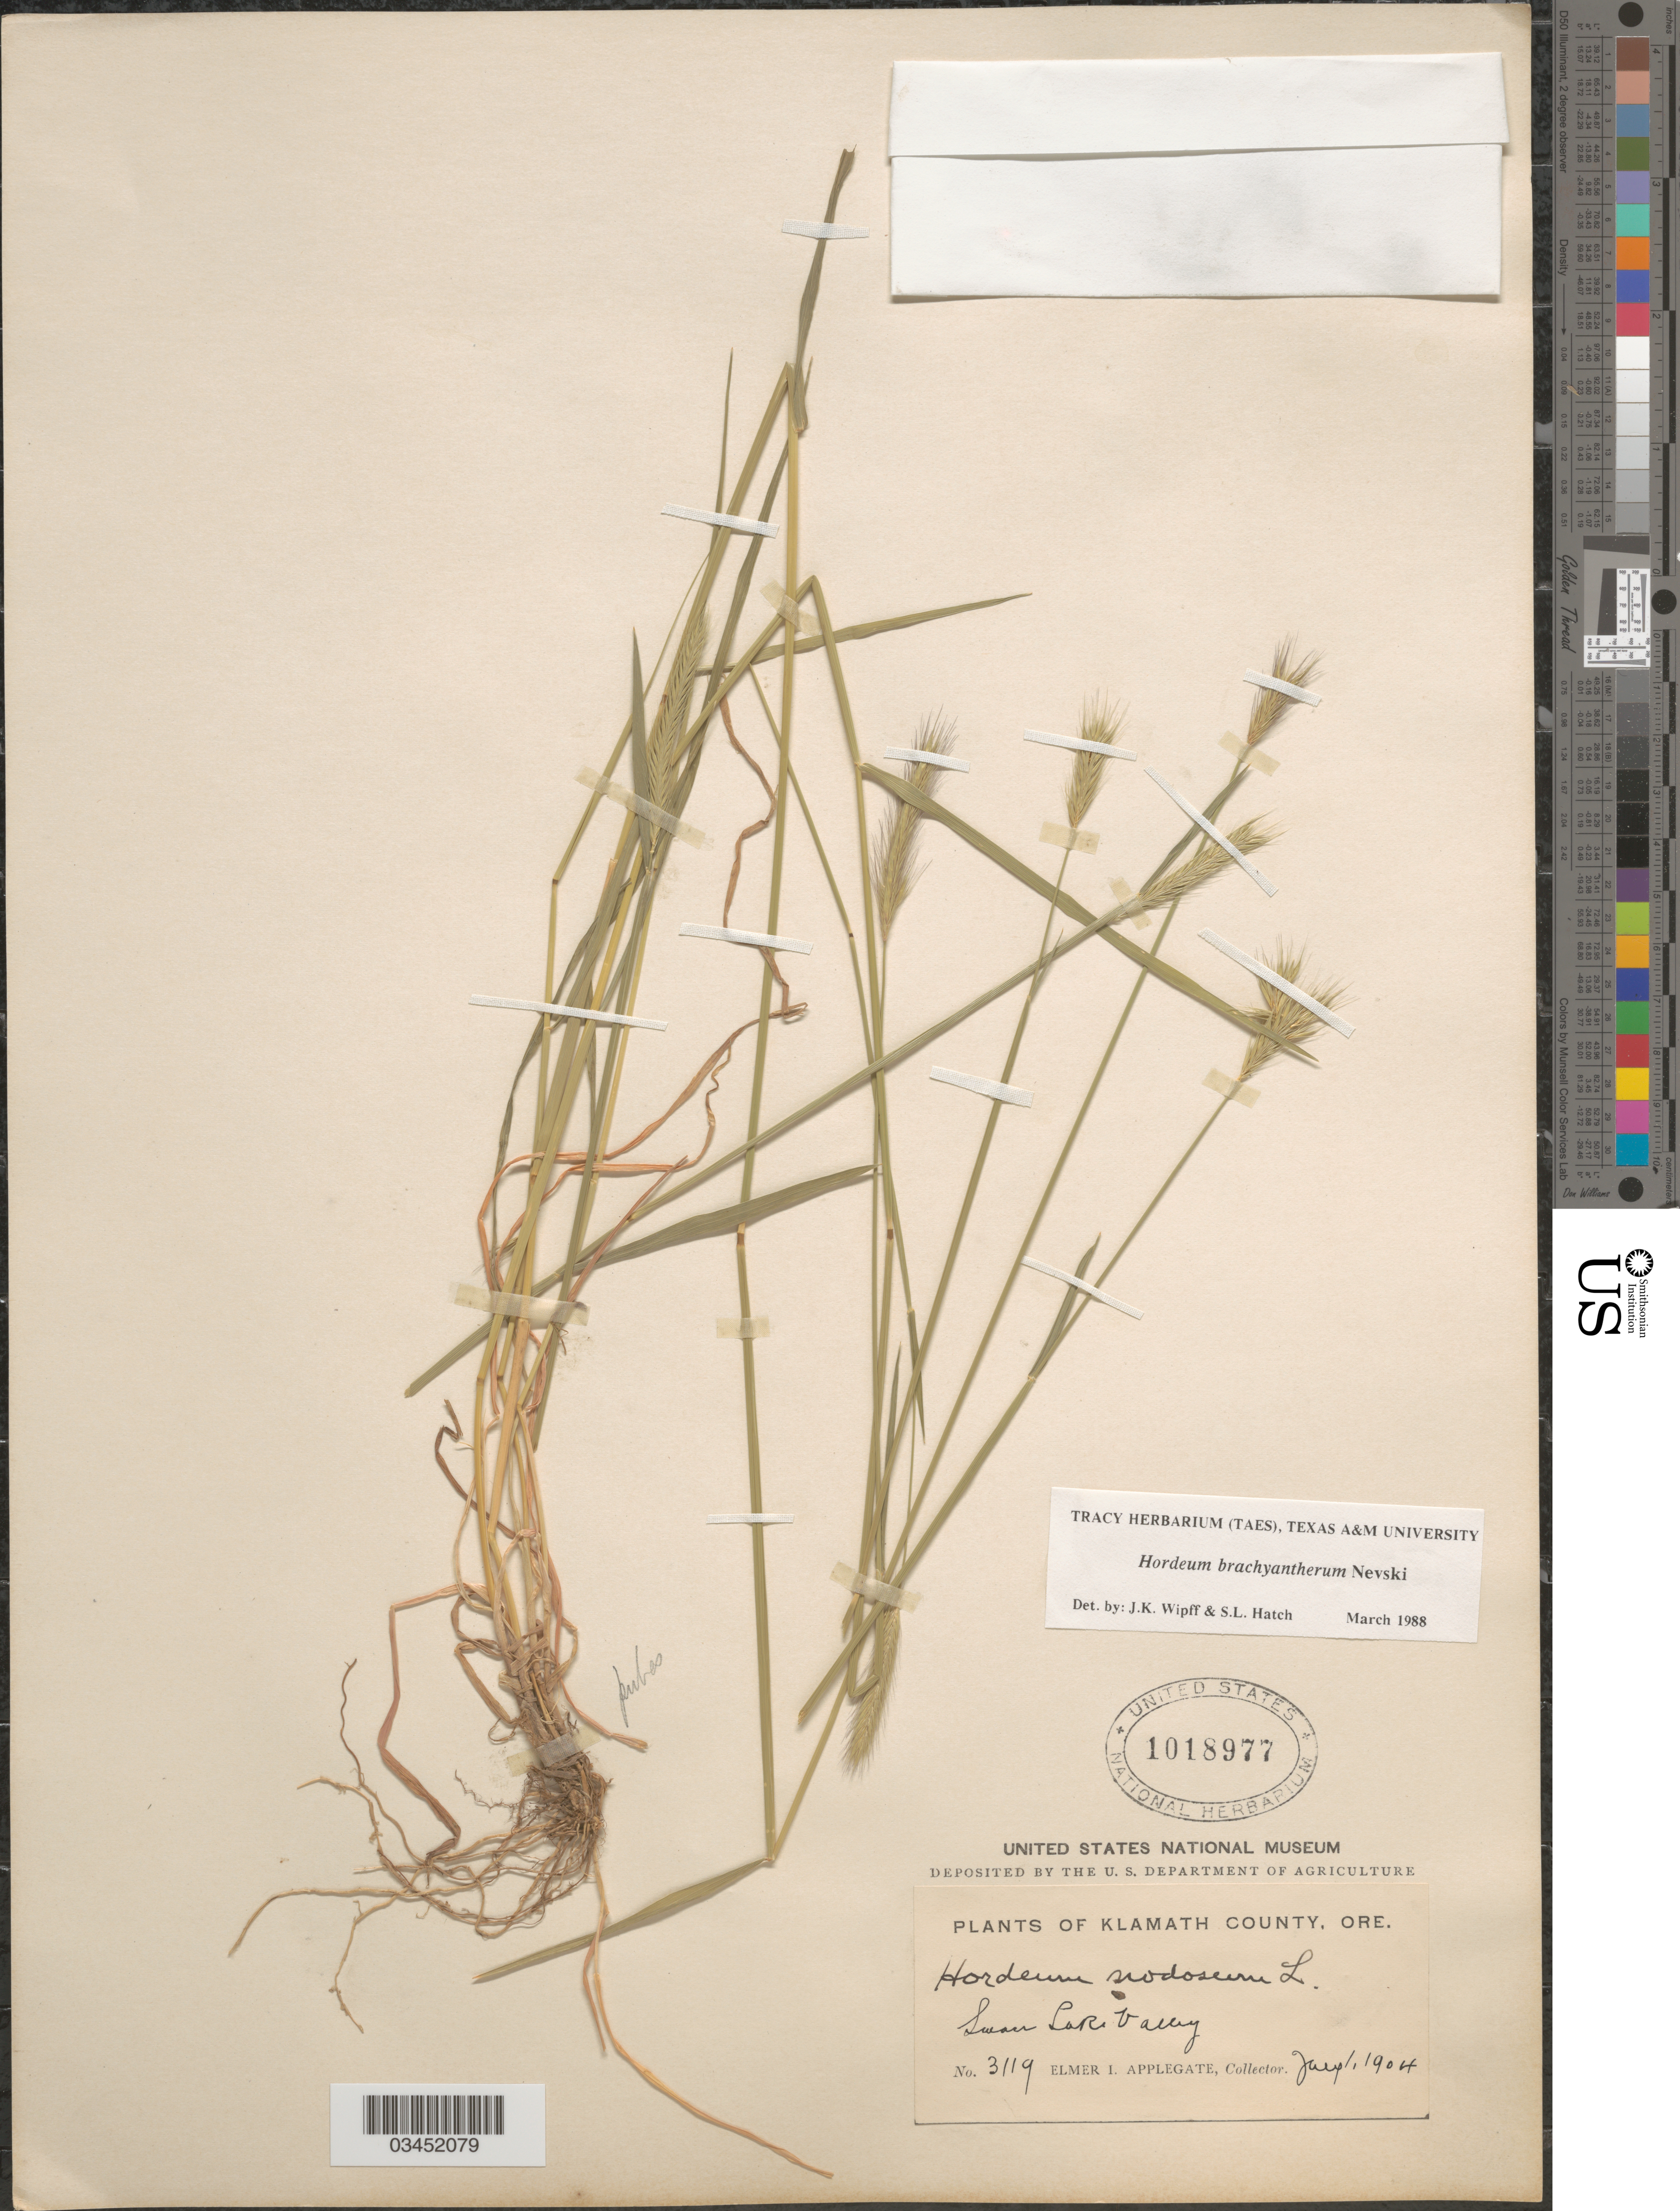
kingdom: Plantae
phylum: Tracheophyta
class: Liliopsida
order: Poales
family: Poaceae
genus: Hordeum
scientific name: Hordeum brachyantherum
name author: Nevski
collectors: E. I. Applegate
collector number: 3119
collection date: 1904-07-01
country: United States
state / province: Oregon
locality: Klamath County. Swan Lake Valley.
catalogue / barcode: US 1018977